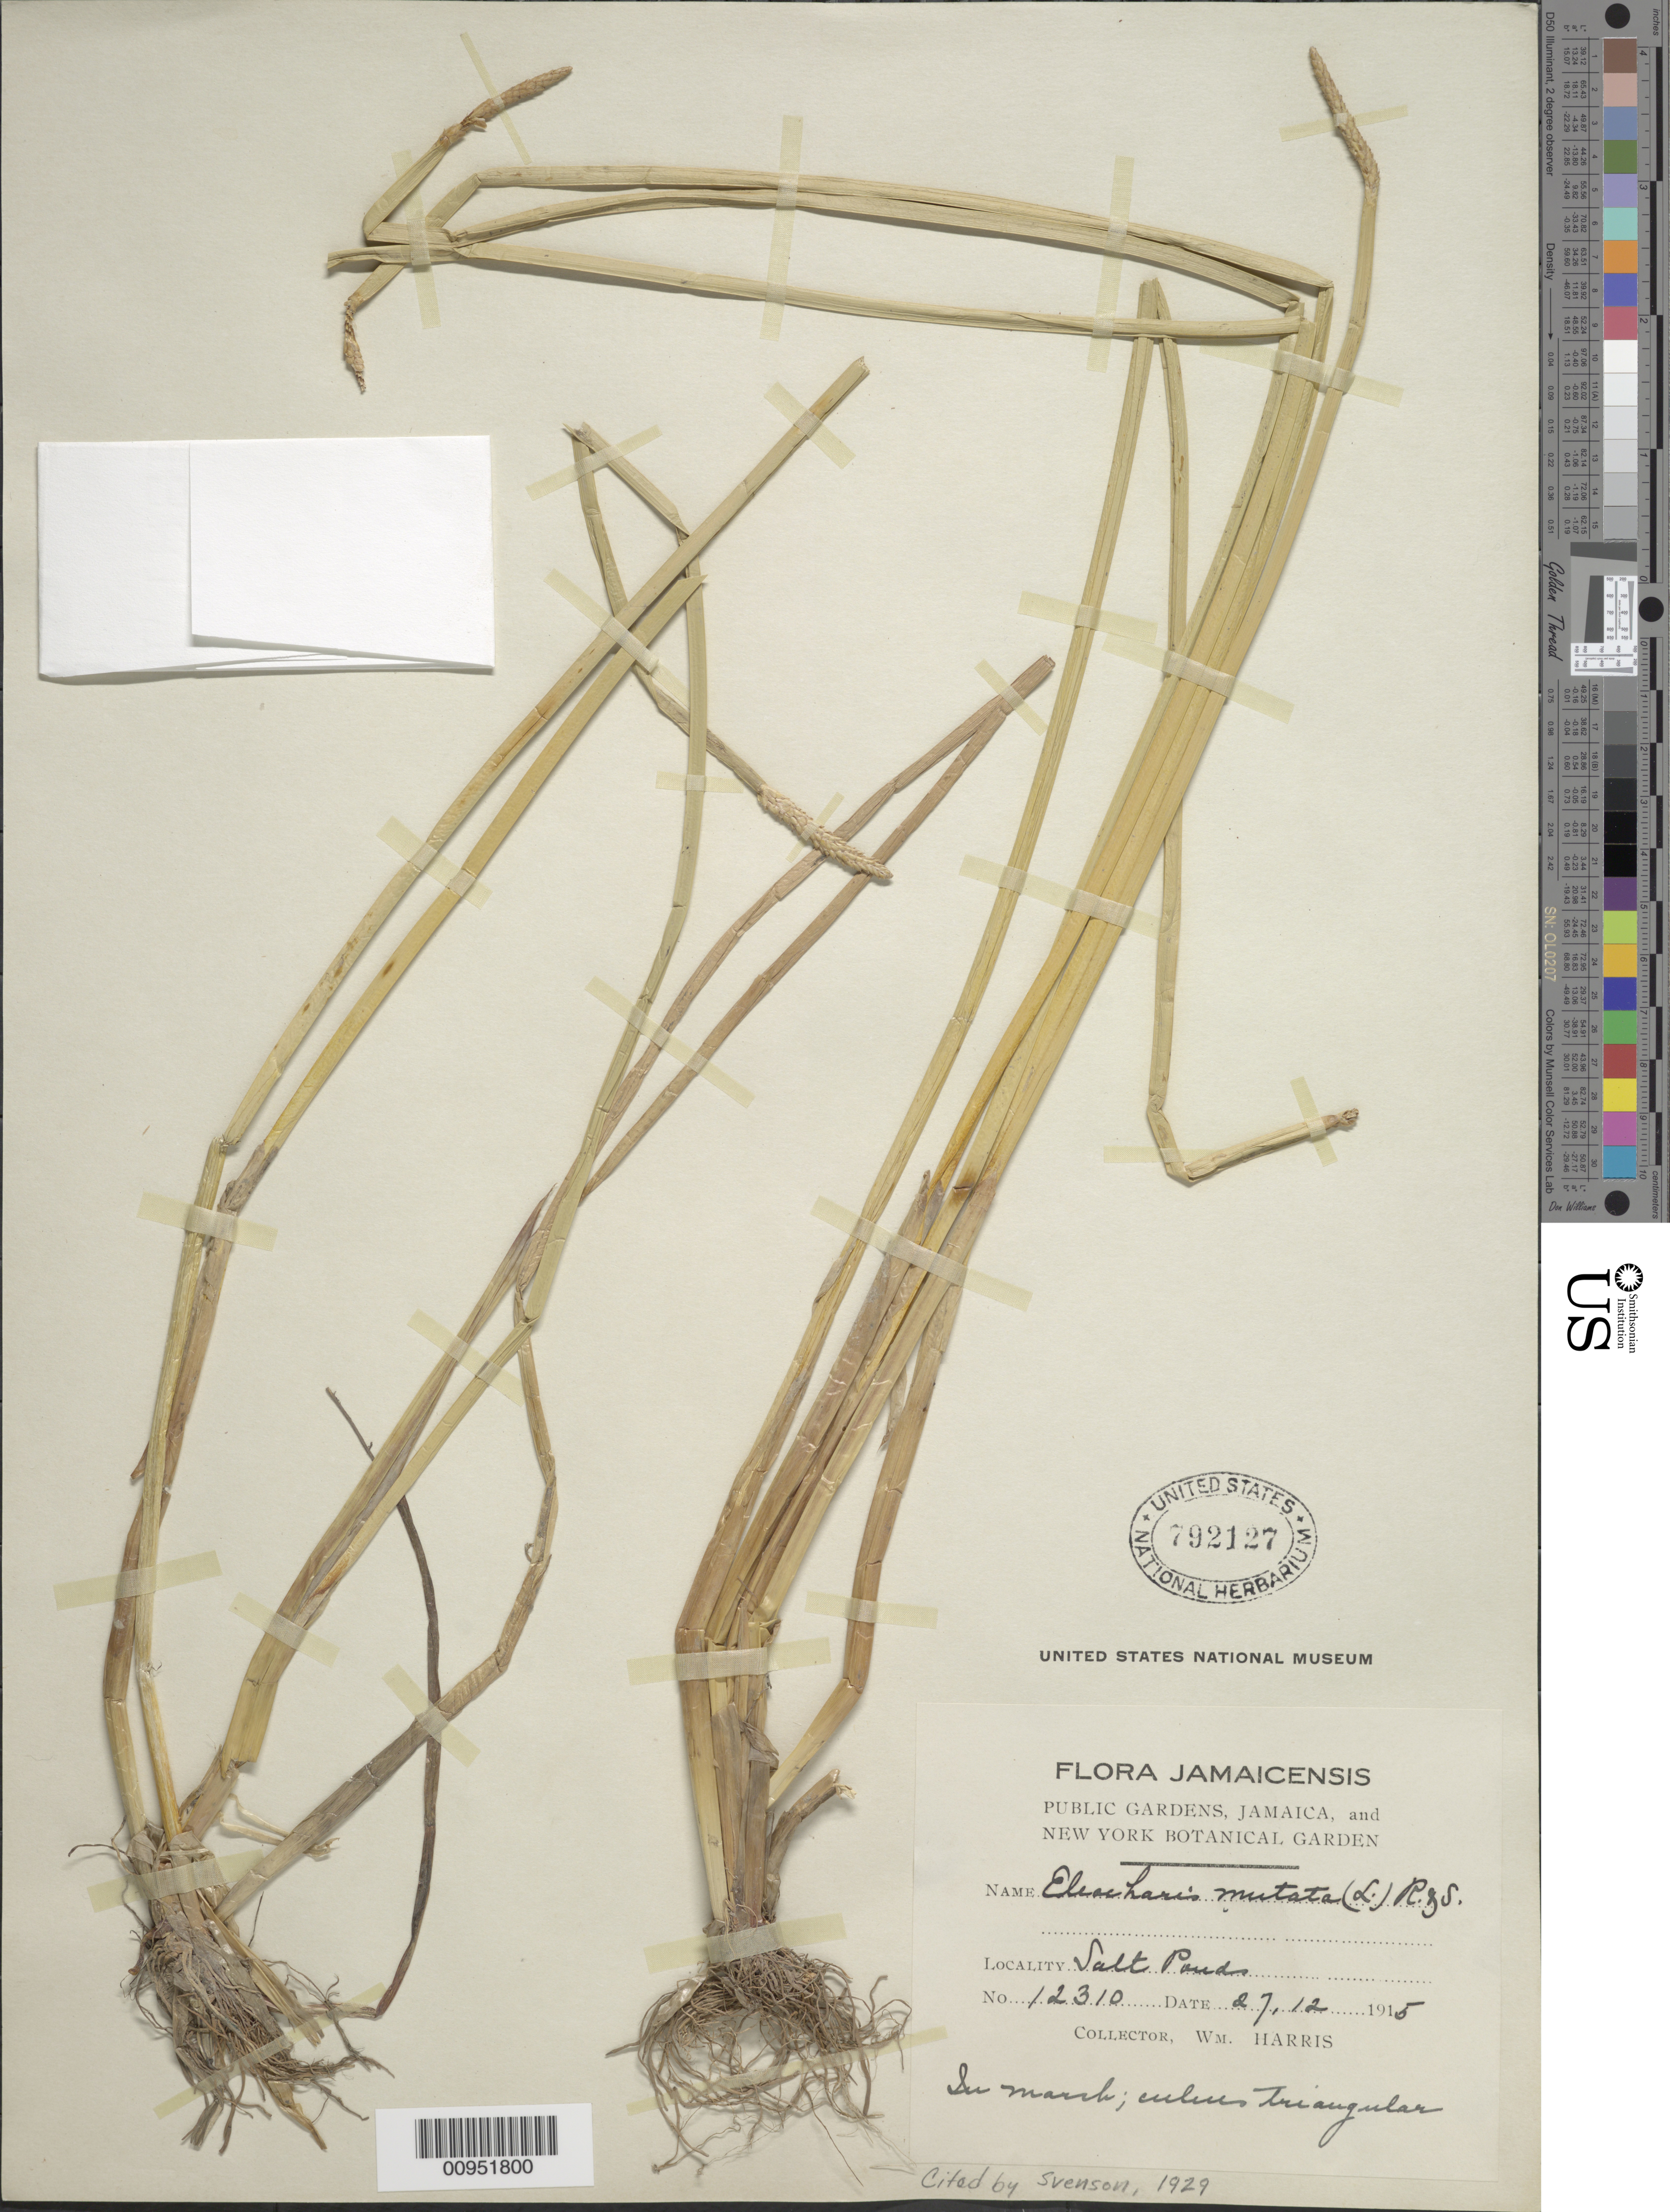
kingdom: Plantae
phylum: Tracheophyta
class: Liliopsida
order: Poales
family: Cyperaceae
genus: Eleocharis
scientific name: Eleocharis mutata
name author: (L.) Roem. & Schult.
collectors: W. H. Harris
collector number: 12310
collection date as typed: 27 Dec 1915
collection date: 1915-12-27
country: Jamaica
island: Jamaica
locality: Salt Ponds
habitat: In marsh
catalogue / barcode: US 792127